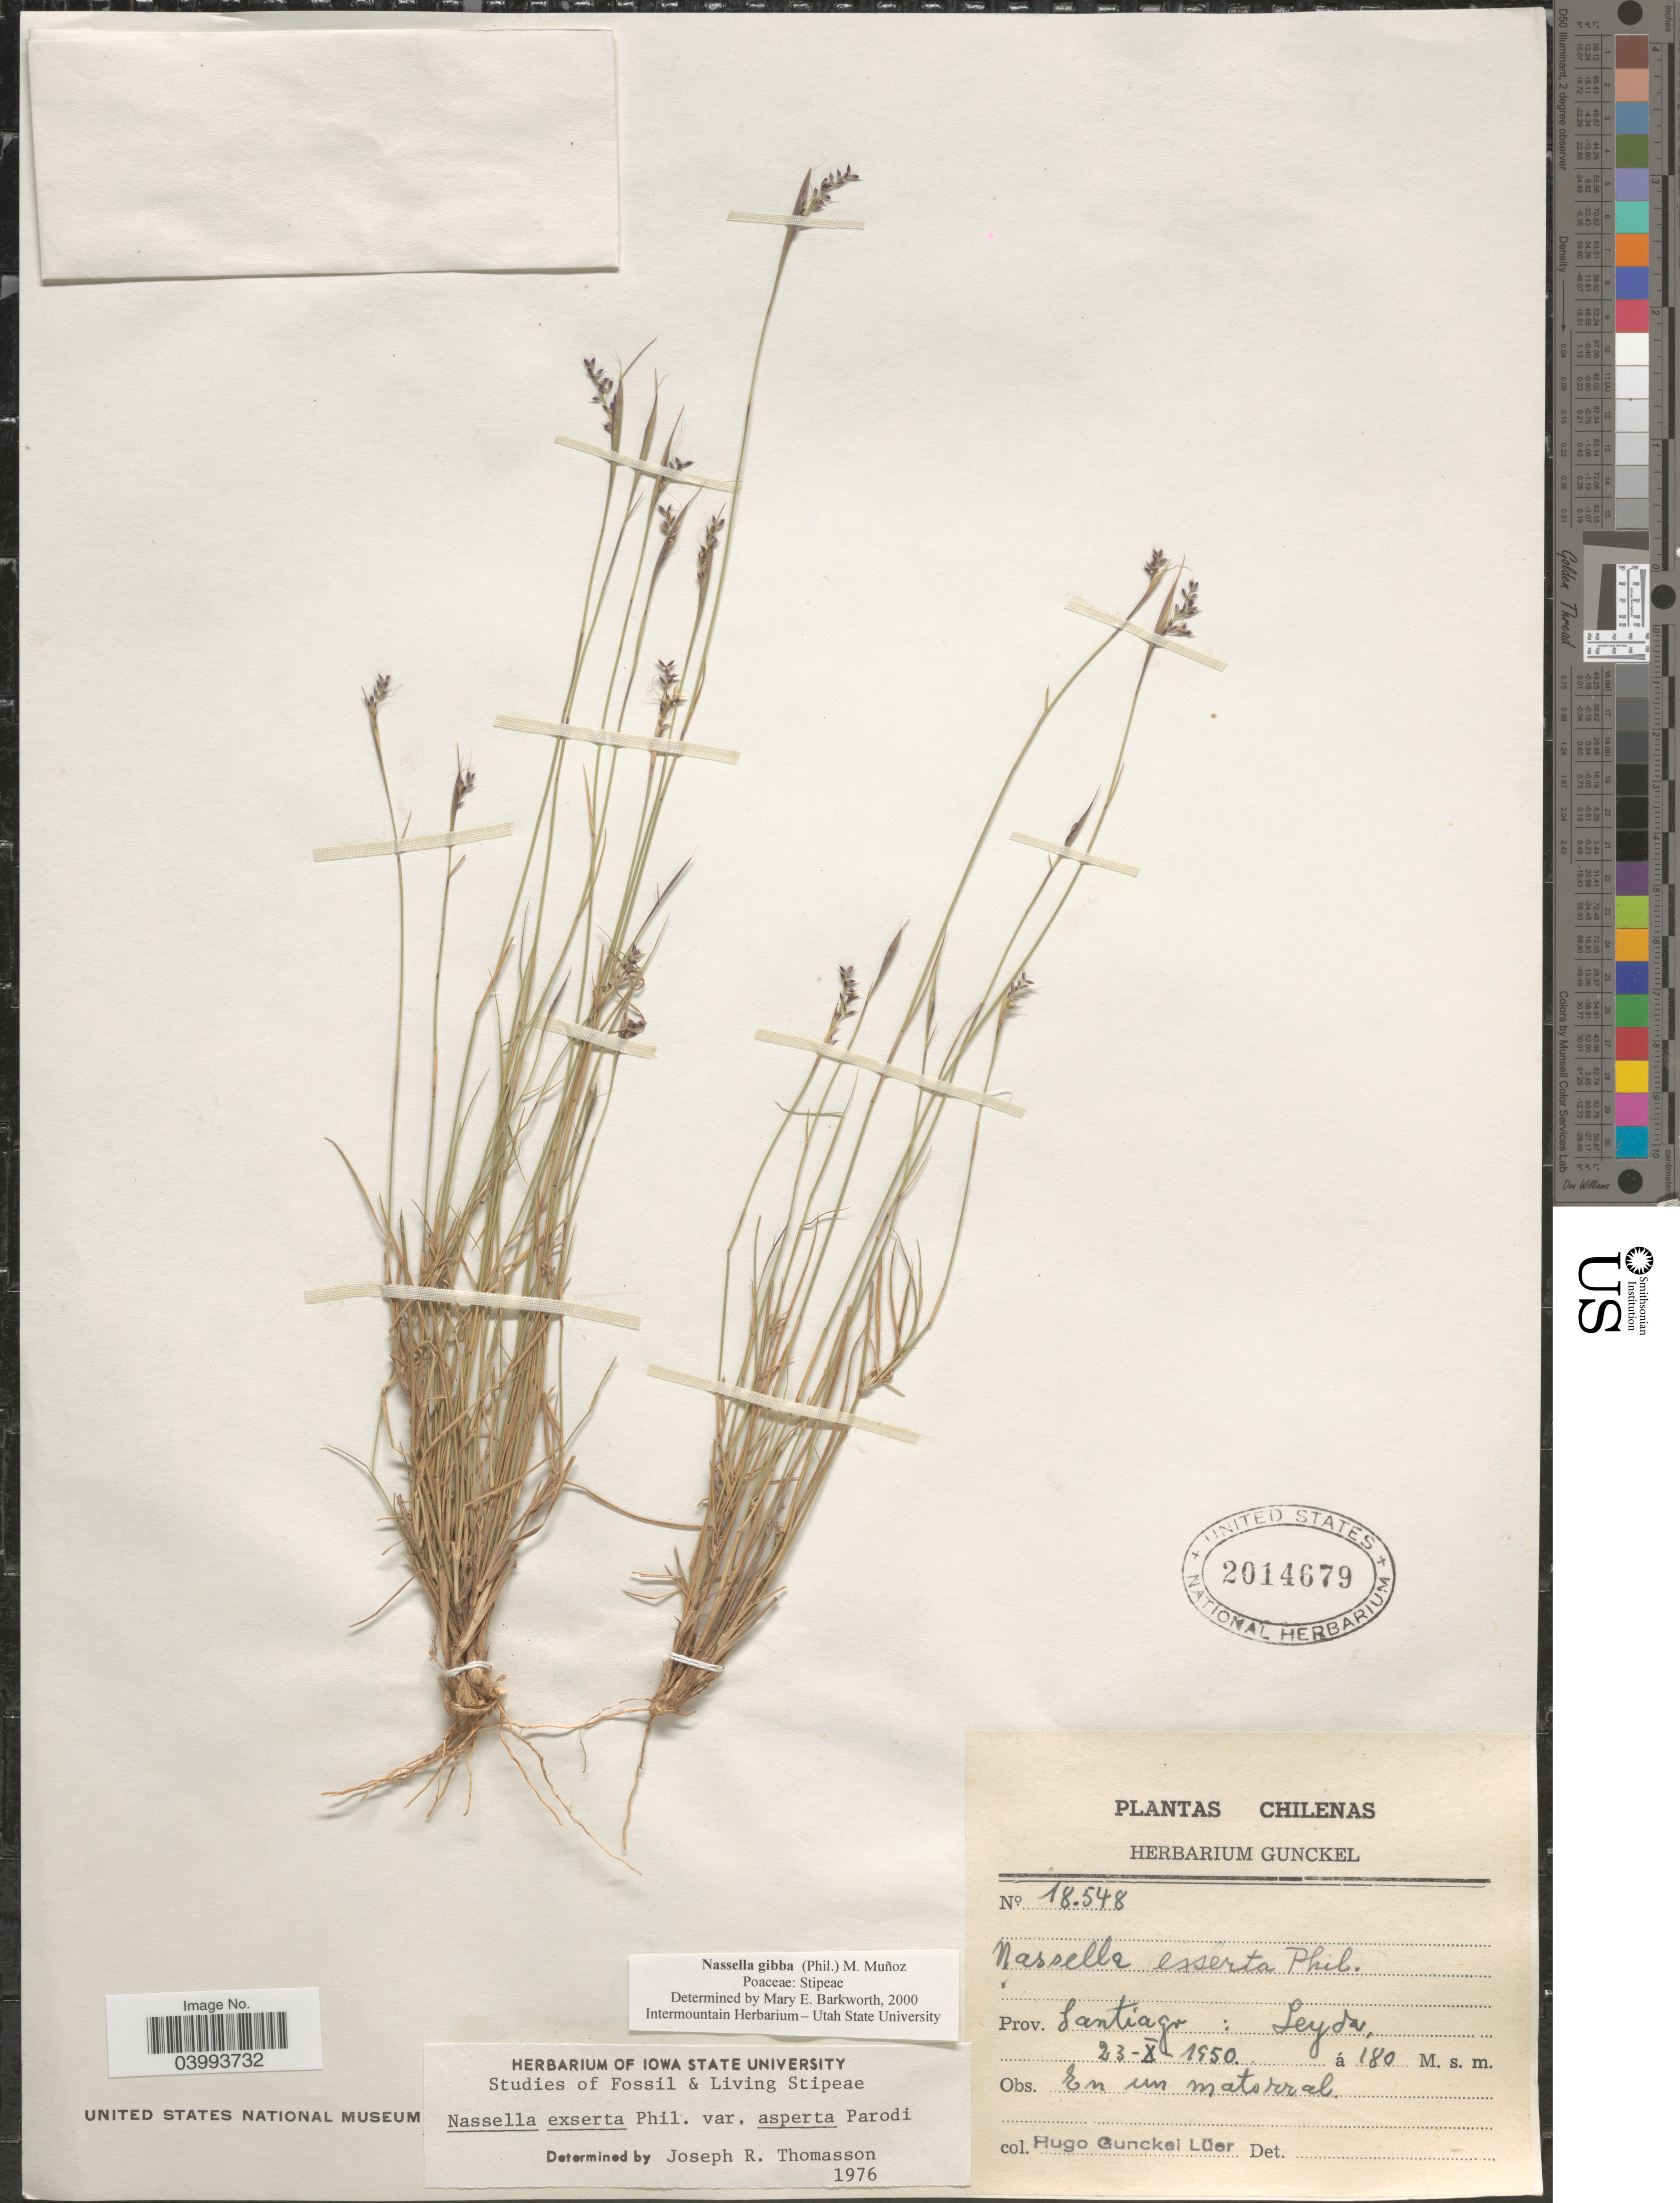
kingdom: Plantae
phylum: Tracheophyta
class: Liliopsida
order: Poales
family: Poaceae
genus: Nassella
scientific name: Nassella gibba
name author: (Phil.) Muñoz-Schick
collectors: H. Gunckel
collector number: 18548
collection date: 1950-10-23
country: Chile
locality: Prov. Santiago : Leyda.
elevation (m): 180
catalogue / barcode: US 2014679